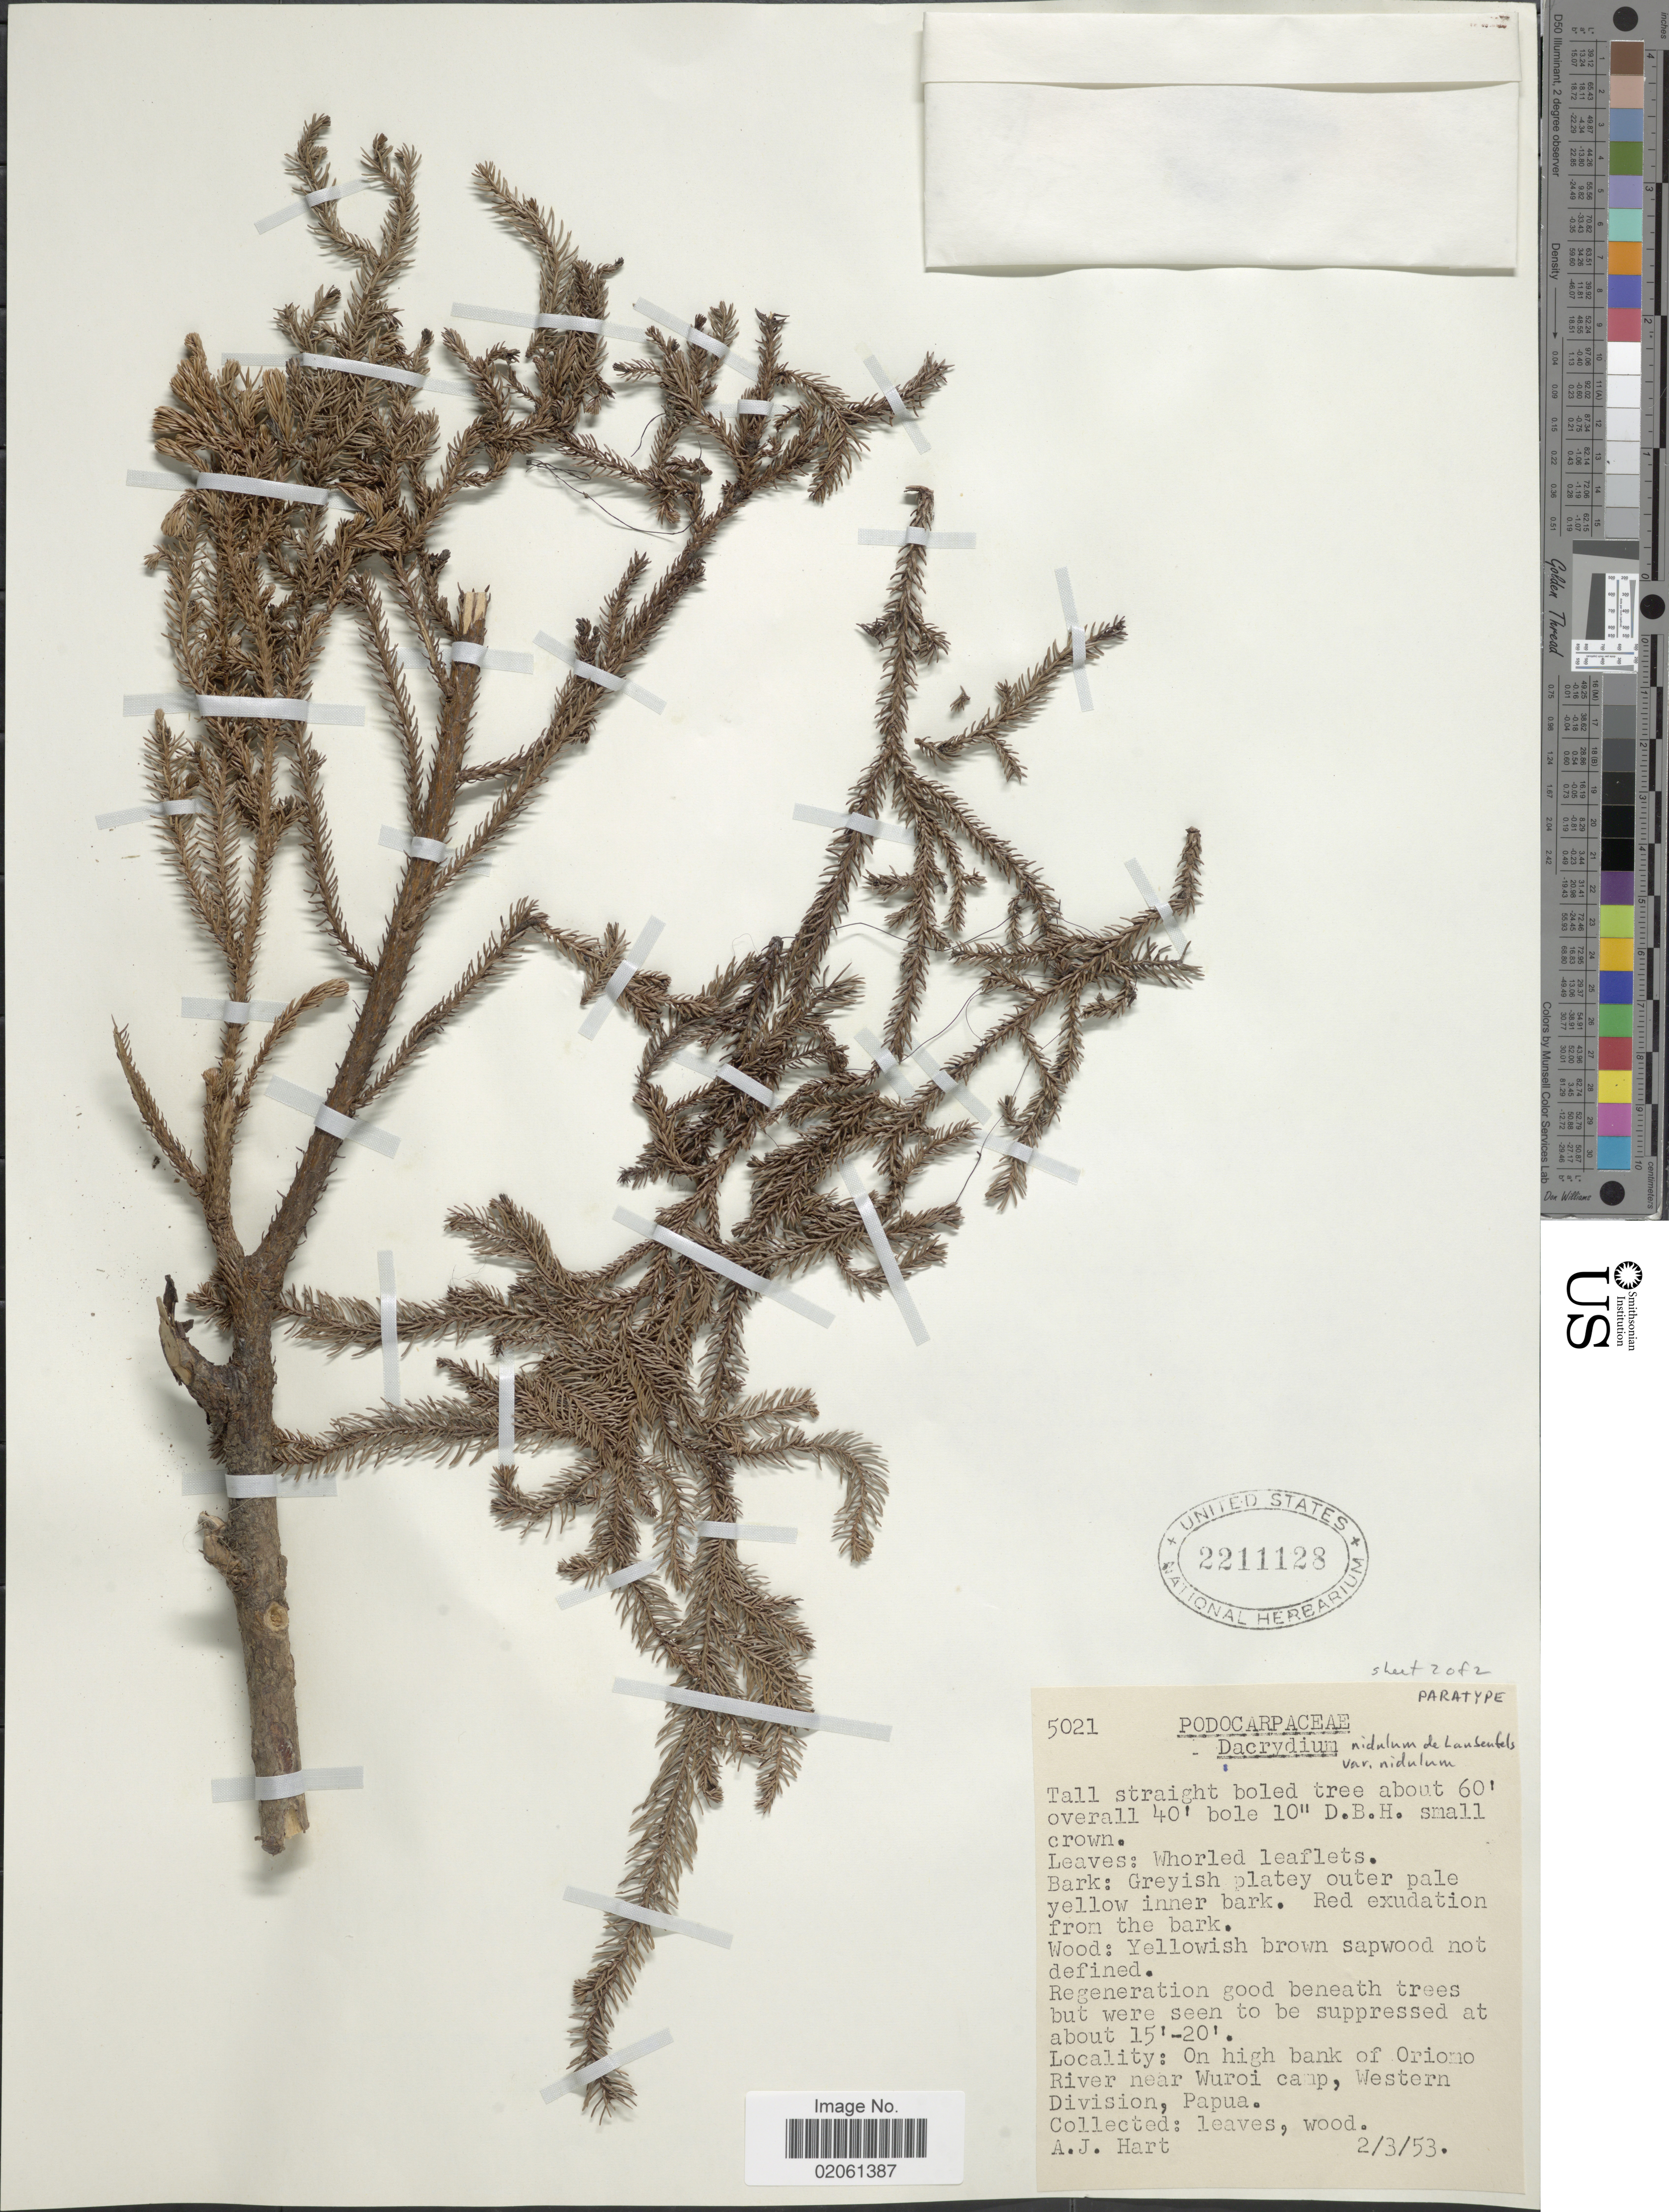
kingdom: Plantae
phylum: Tracheophyta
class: Pinopsida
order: Pinales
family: Podocarpaceae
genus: Dacrydium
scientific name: Dacrydium nidulum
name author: de Laub.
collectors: A. Hart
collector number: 5021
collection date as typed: Transcribed d/m/y: 2/3/53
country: Papua New Guinea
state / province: Manus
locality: Oriomo River near Wuroi camp, Western Division, Papua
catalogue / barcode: US 2211128